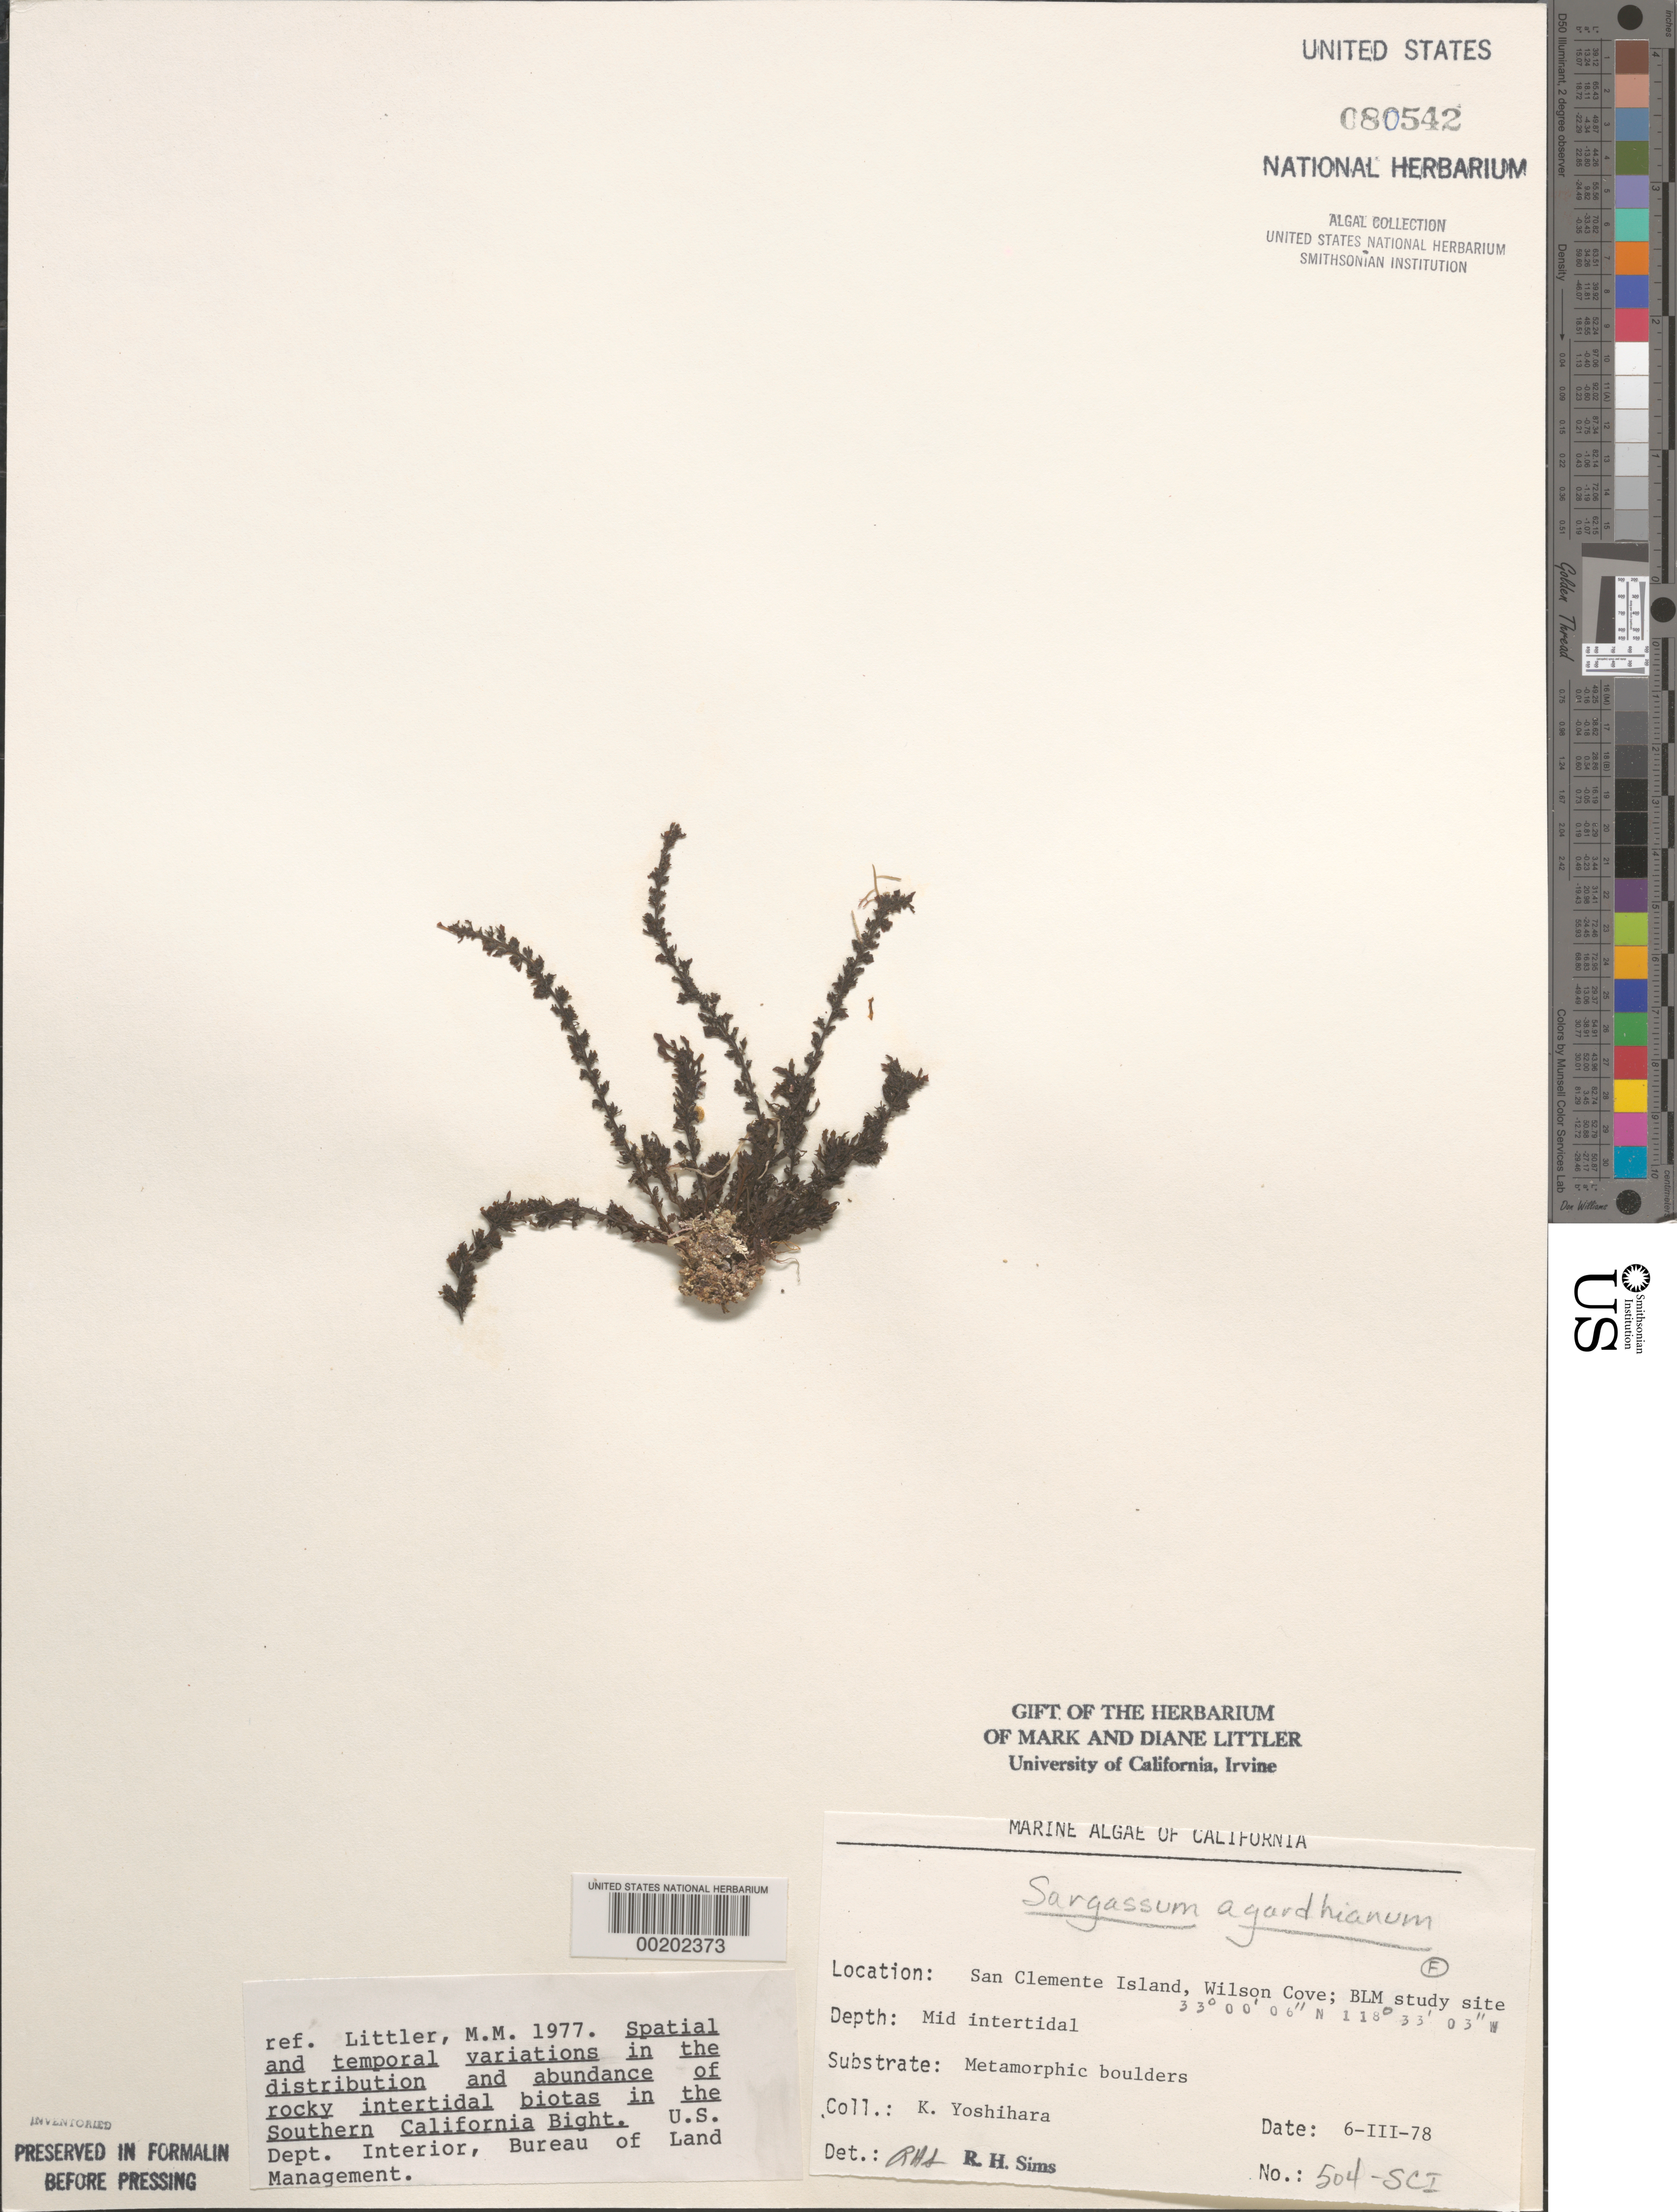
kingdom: Chromista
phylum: Ochrophyta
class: Phaeophyceae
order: Fucales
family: Sargassaceae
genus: Sargassum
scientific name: Sargassum agardhianum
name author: Farl. in J. Agardh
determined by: Sims, Robert H.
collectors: K. Yoshihara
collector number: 504-sci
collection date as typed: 06 Mar 1978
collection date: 1978-03-06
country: United States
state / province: California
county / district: Los Angeles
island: San Clemente Island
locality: Wilson Cove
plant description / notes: BLM-SOCALBIGHT Rocky Intertidal Survey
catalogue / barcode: US 80542